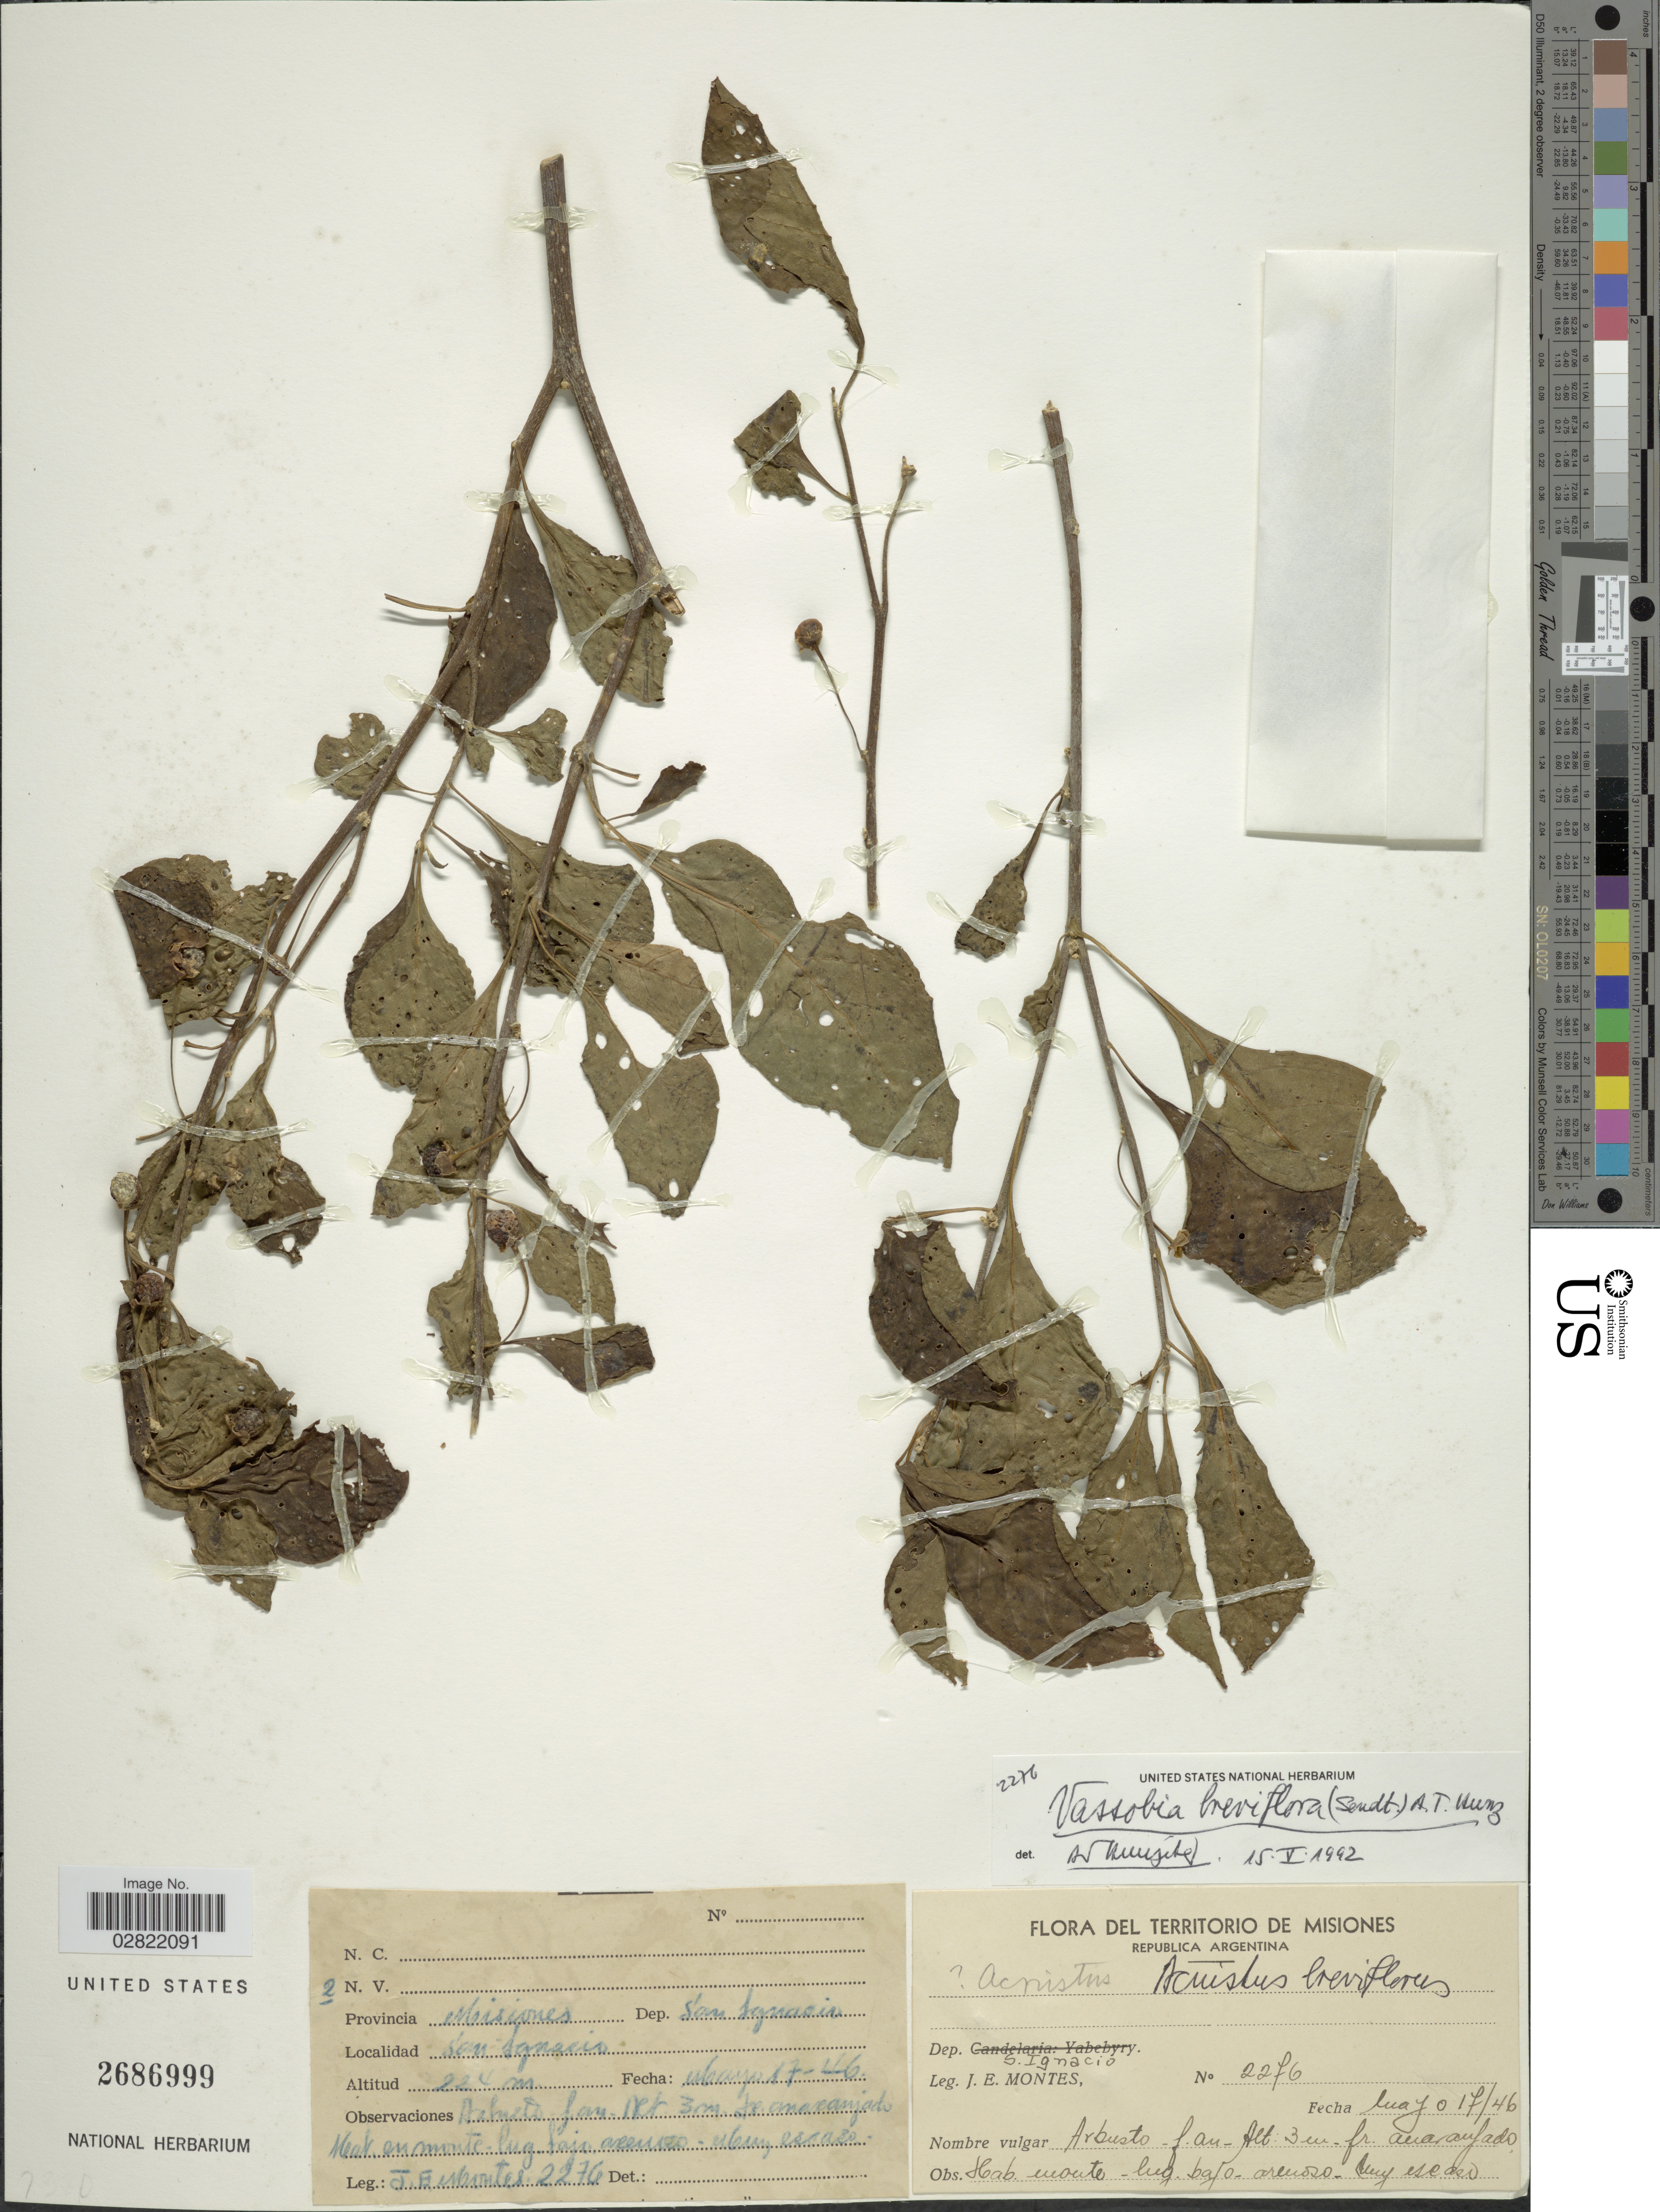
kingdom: Plantae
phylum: Tracheophyta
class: Magnoliopsida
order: Solanales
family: Solanaceae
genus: Vassobia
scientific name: Vassobia breviflora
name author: (Sendt.) Hunz.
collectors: J. E. Montes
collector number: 2276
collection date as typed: Transcribed d/m/y: 17/5/46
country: Argentina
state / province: Misiones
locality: Del Territorio de Misiones, Dep. S. Ignacio. San Ignacio.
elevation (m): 224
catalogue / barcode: US 2686999